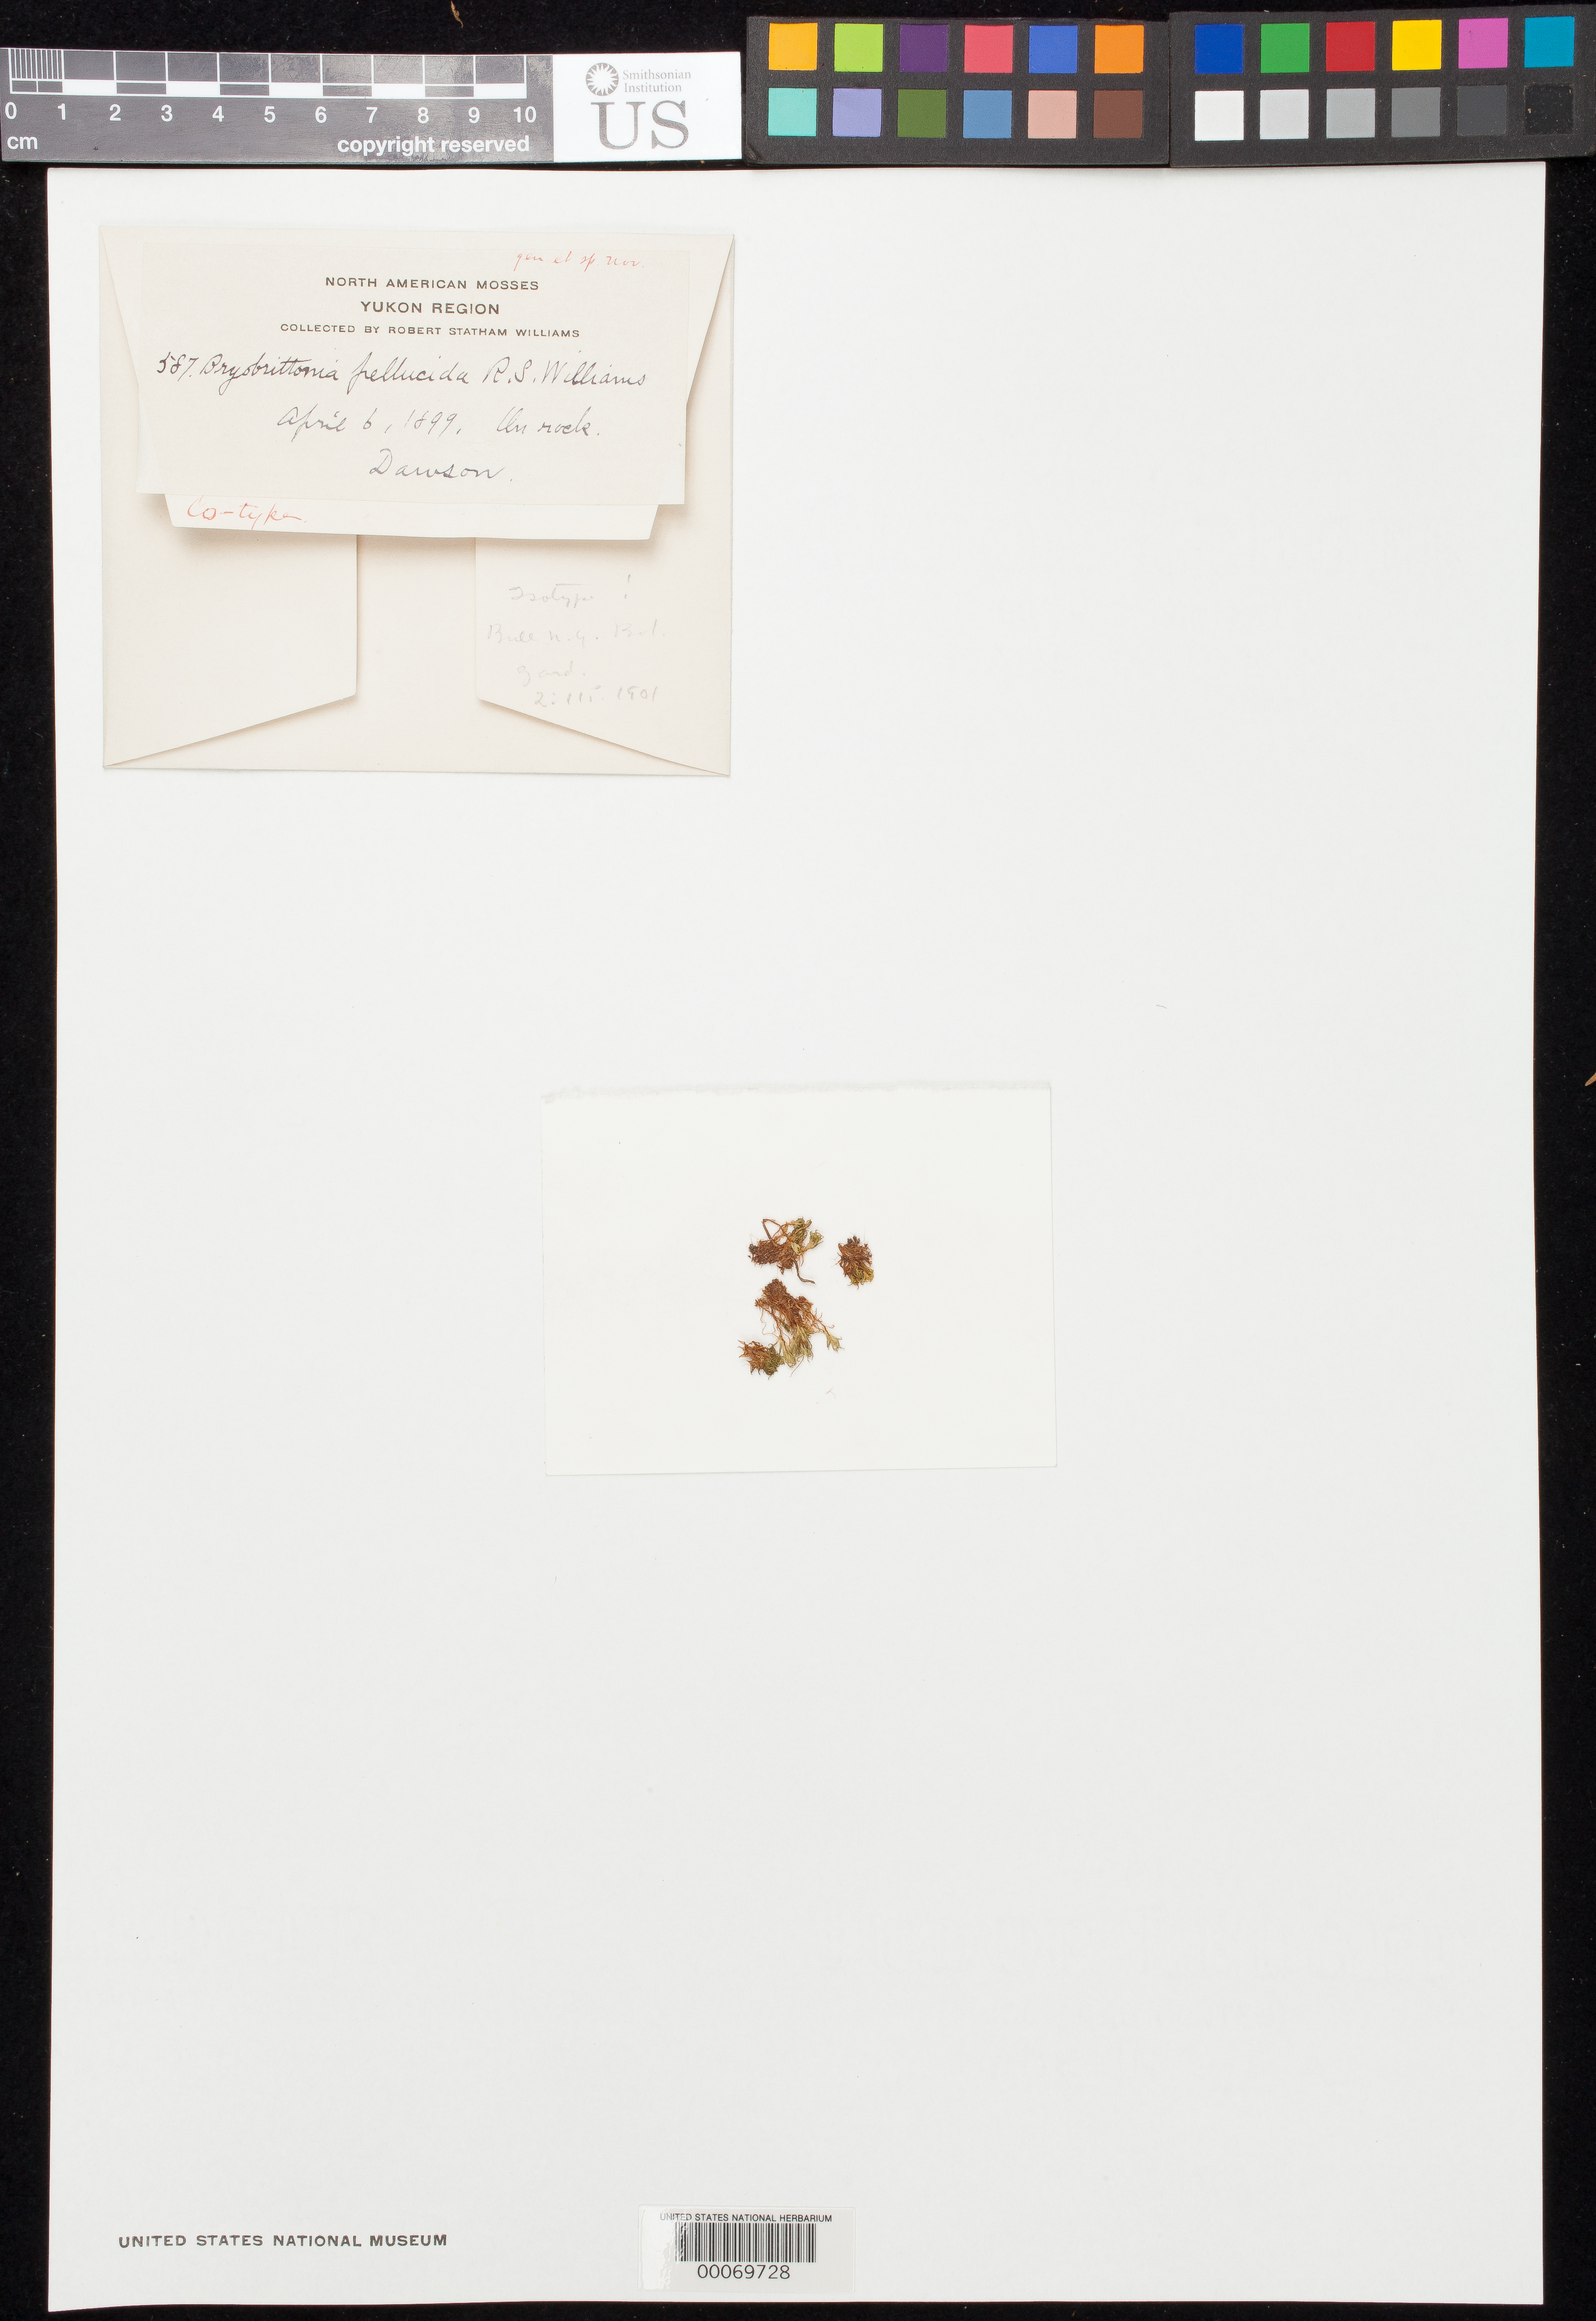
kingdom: Plantae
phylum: Bryophyta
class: Bryopsida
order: Encalyptales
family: Encalyptaceae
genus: Bryobrittonia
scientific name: Bryobrittonia pellucida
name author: R.S. Williams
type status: Isotype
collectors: R. S. Williams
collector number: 587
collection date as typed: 06 Apr 1899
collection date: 1899-04-06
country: Canada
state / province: Yukon Territory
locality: Dawson.